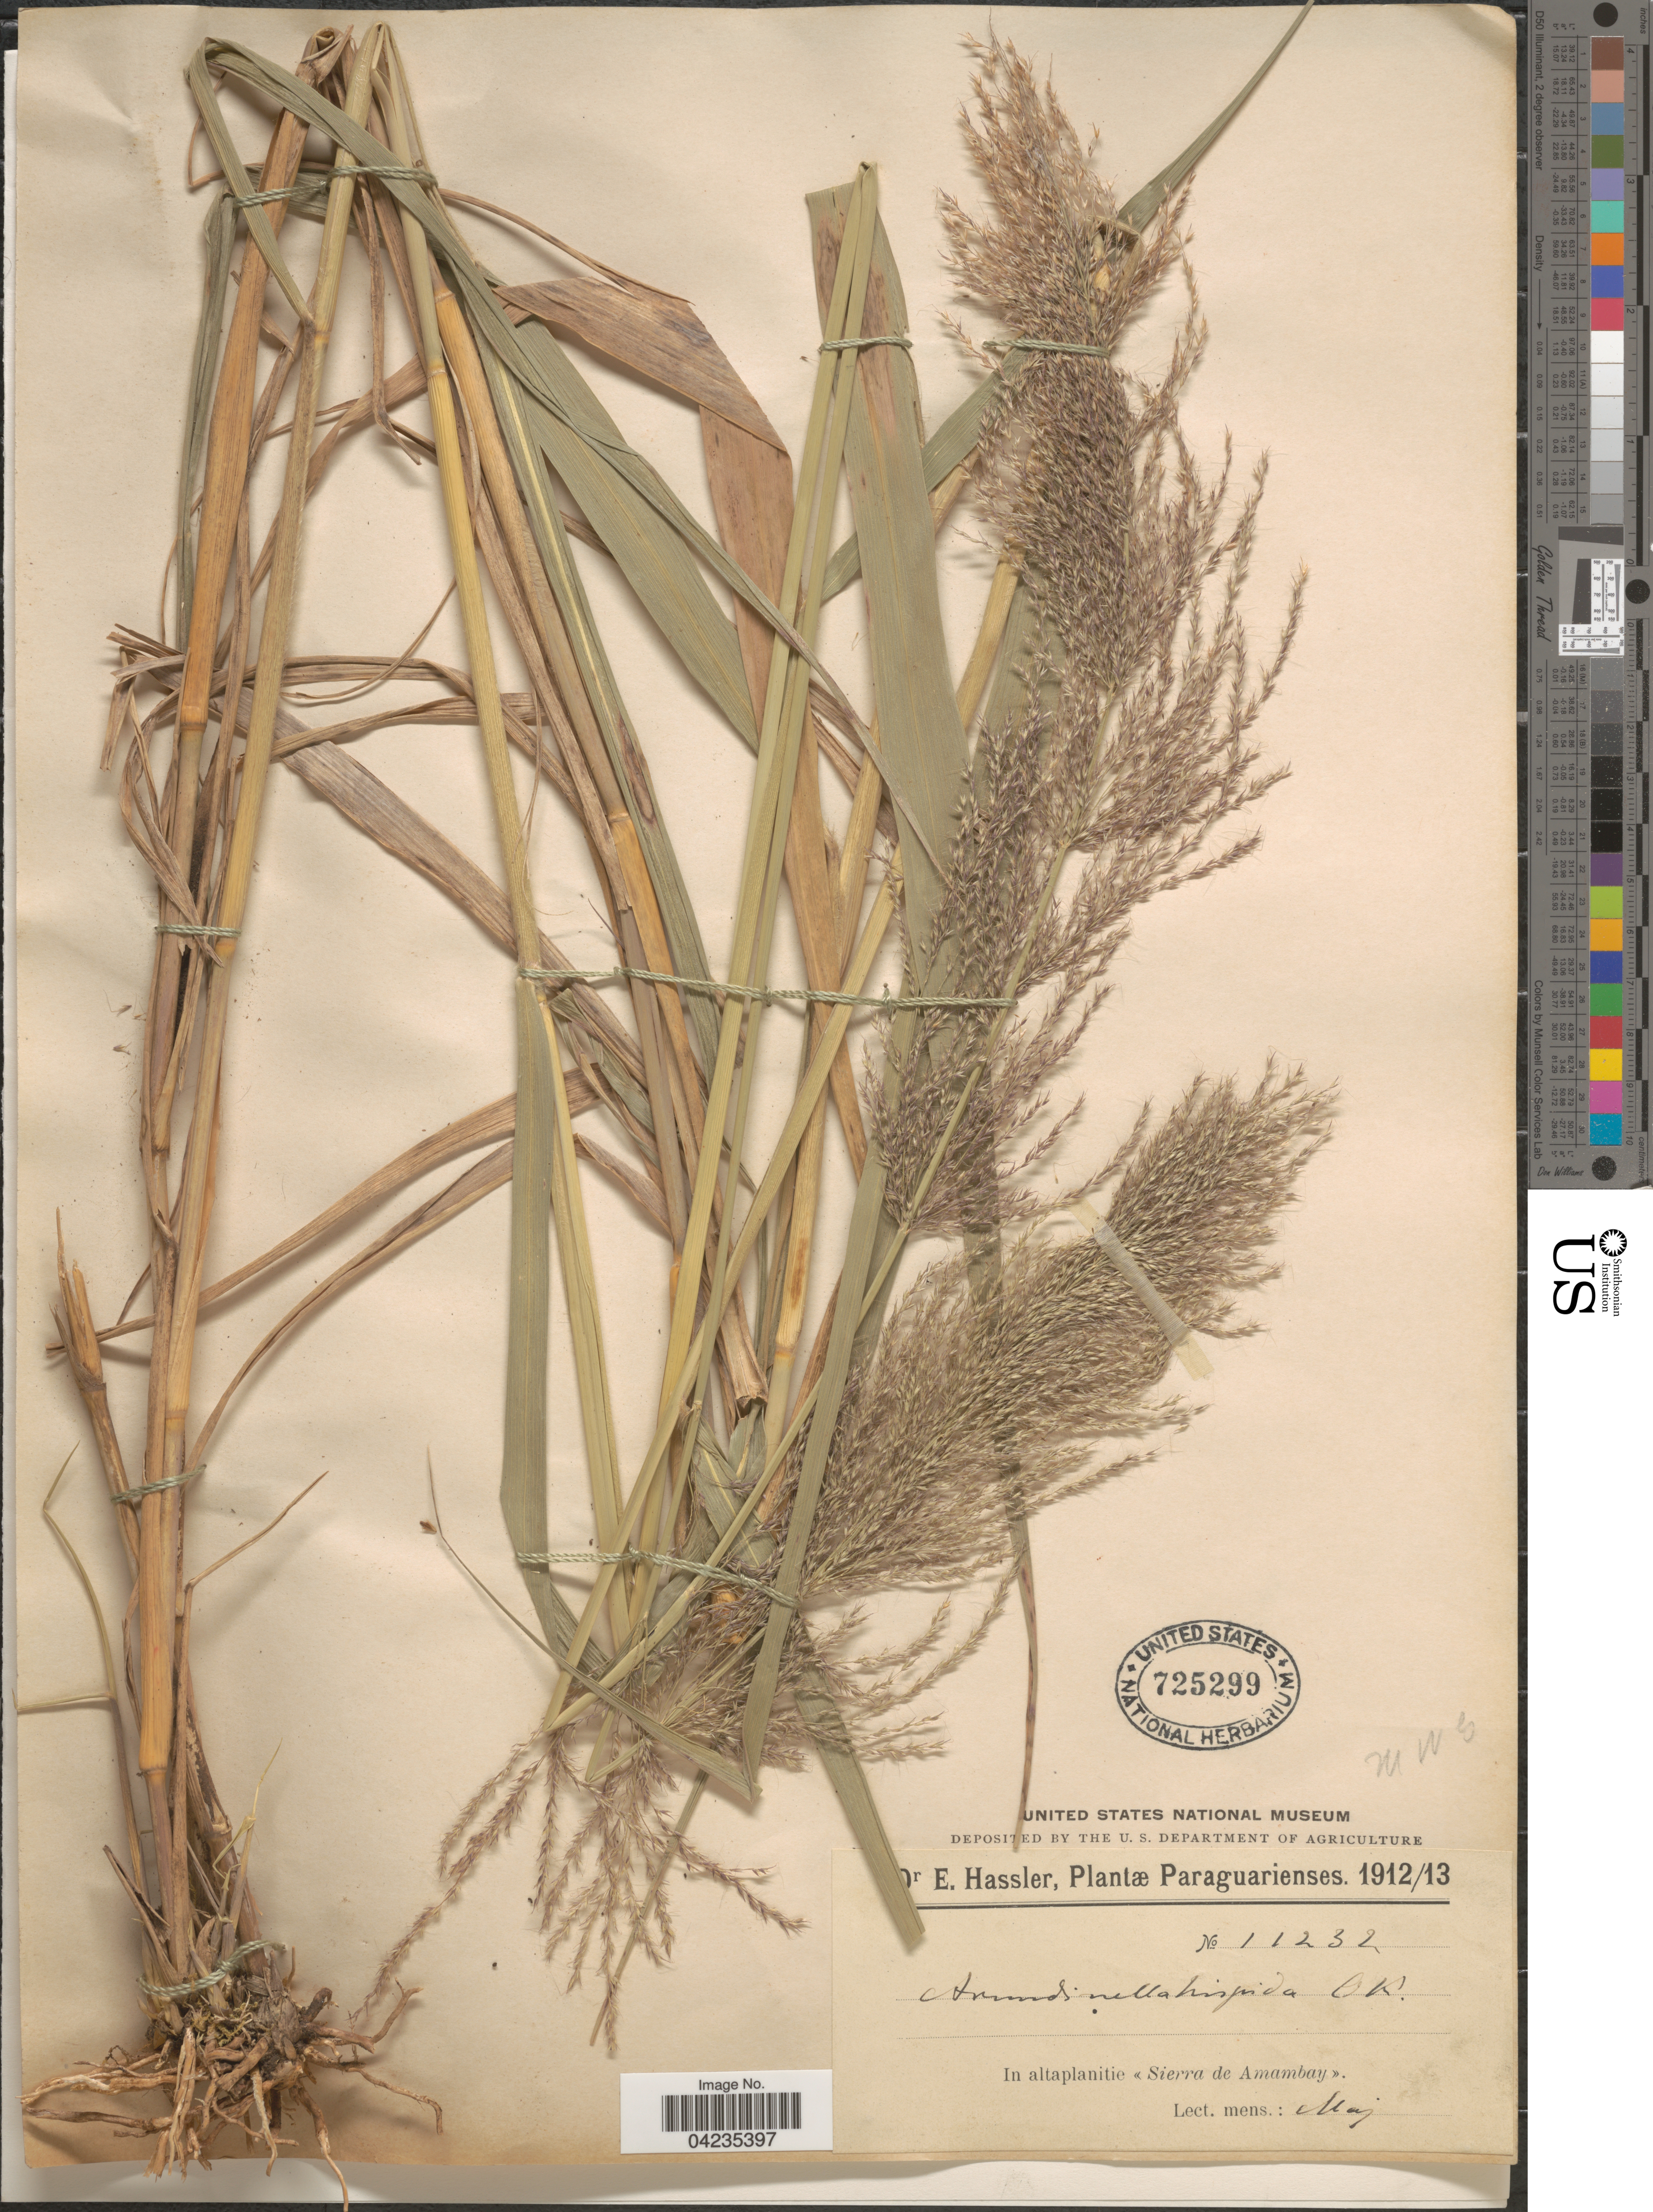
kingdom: Plantae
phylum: Tracheophyta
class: Liliopsida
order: Poales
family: Poaceae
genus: Arundinella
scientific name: Arundinella deppeana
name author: Nees ex Steud.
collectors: E. Hassler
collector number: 11232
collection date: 1912-05/1913-05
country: Paraguay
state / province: Amambay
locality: In altaplanitie «Sierra de Amambay».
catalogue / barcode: US 725299